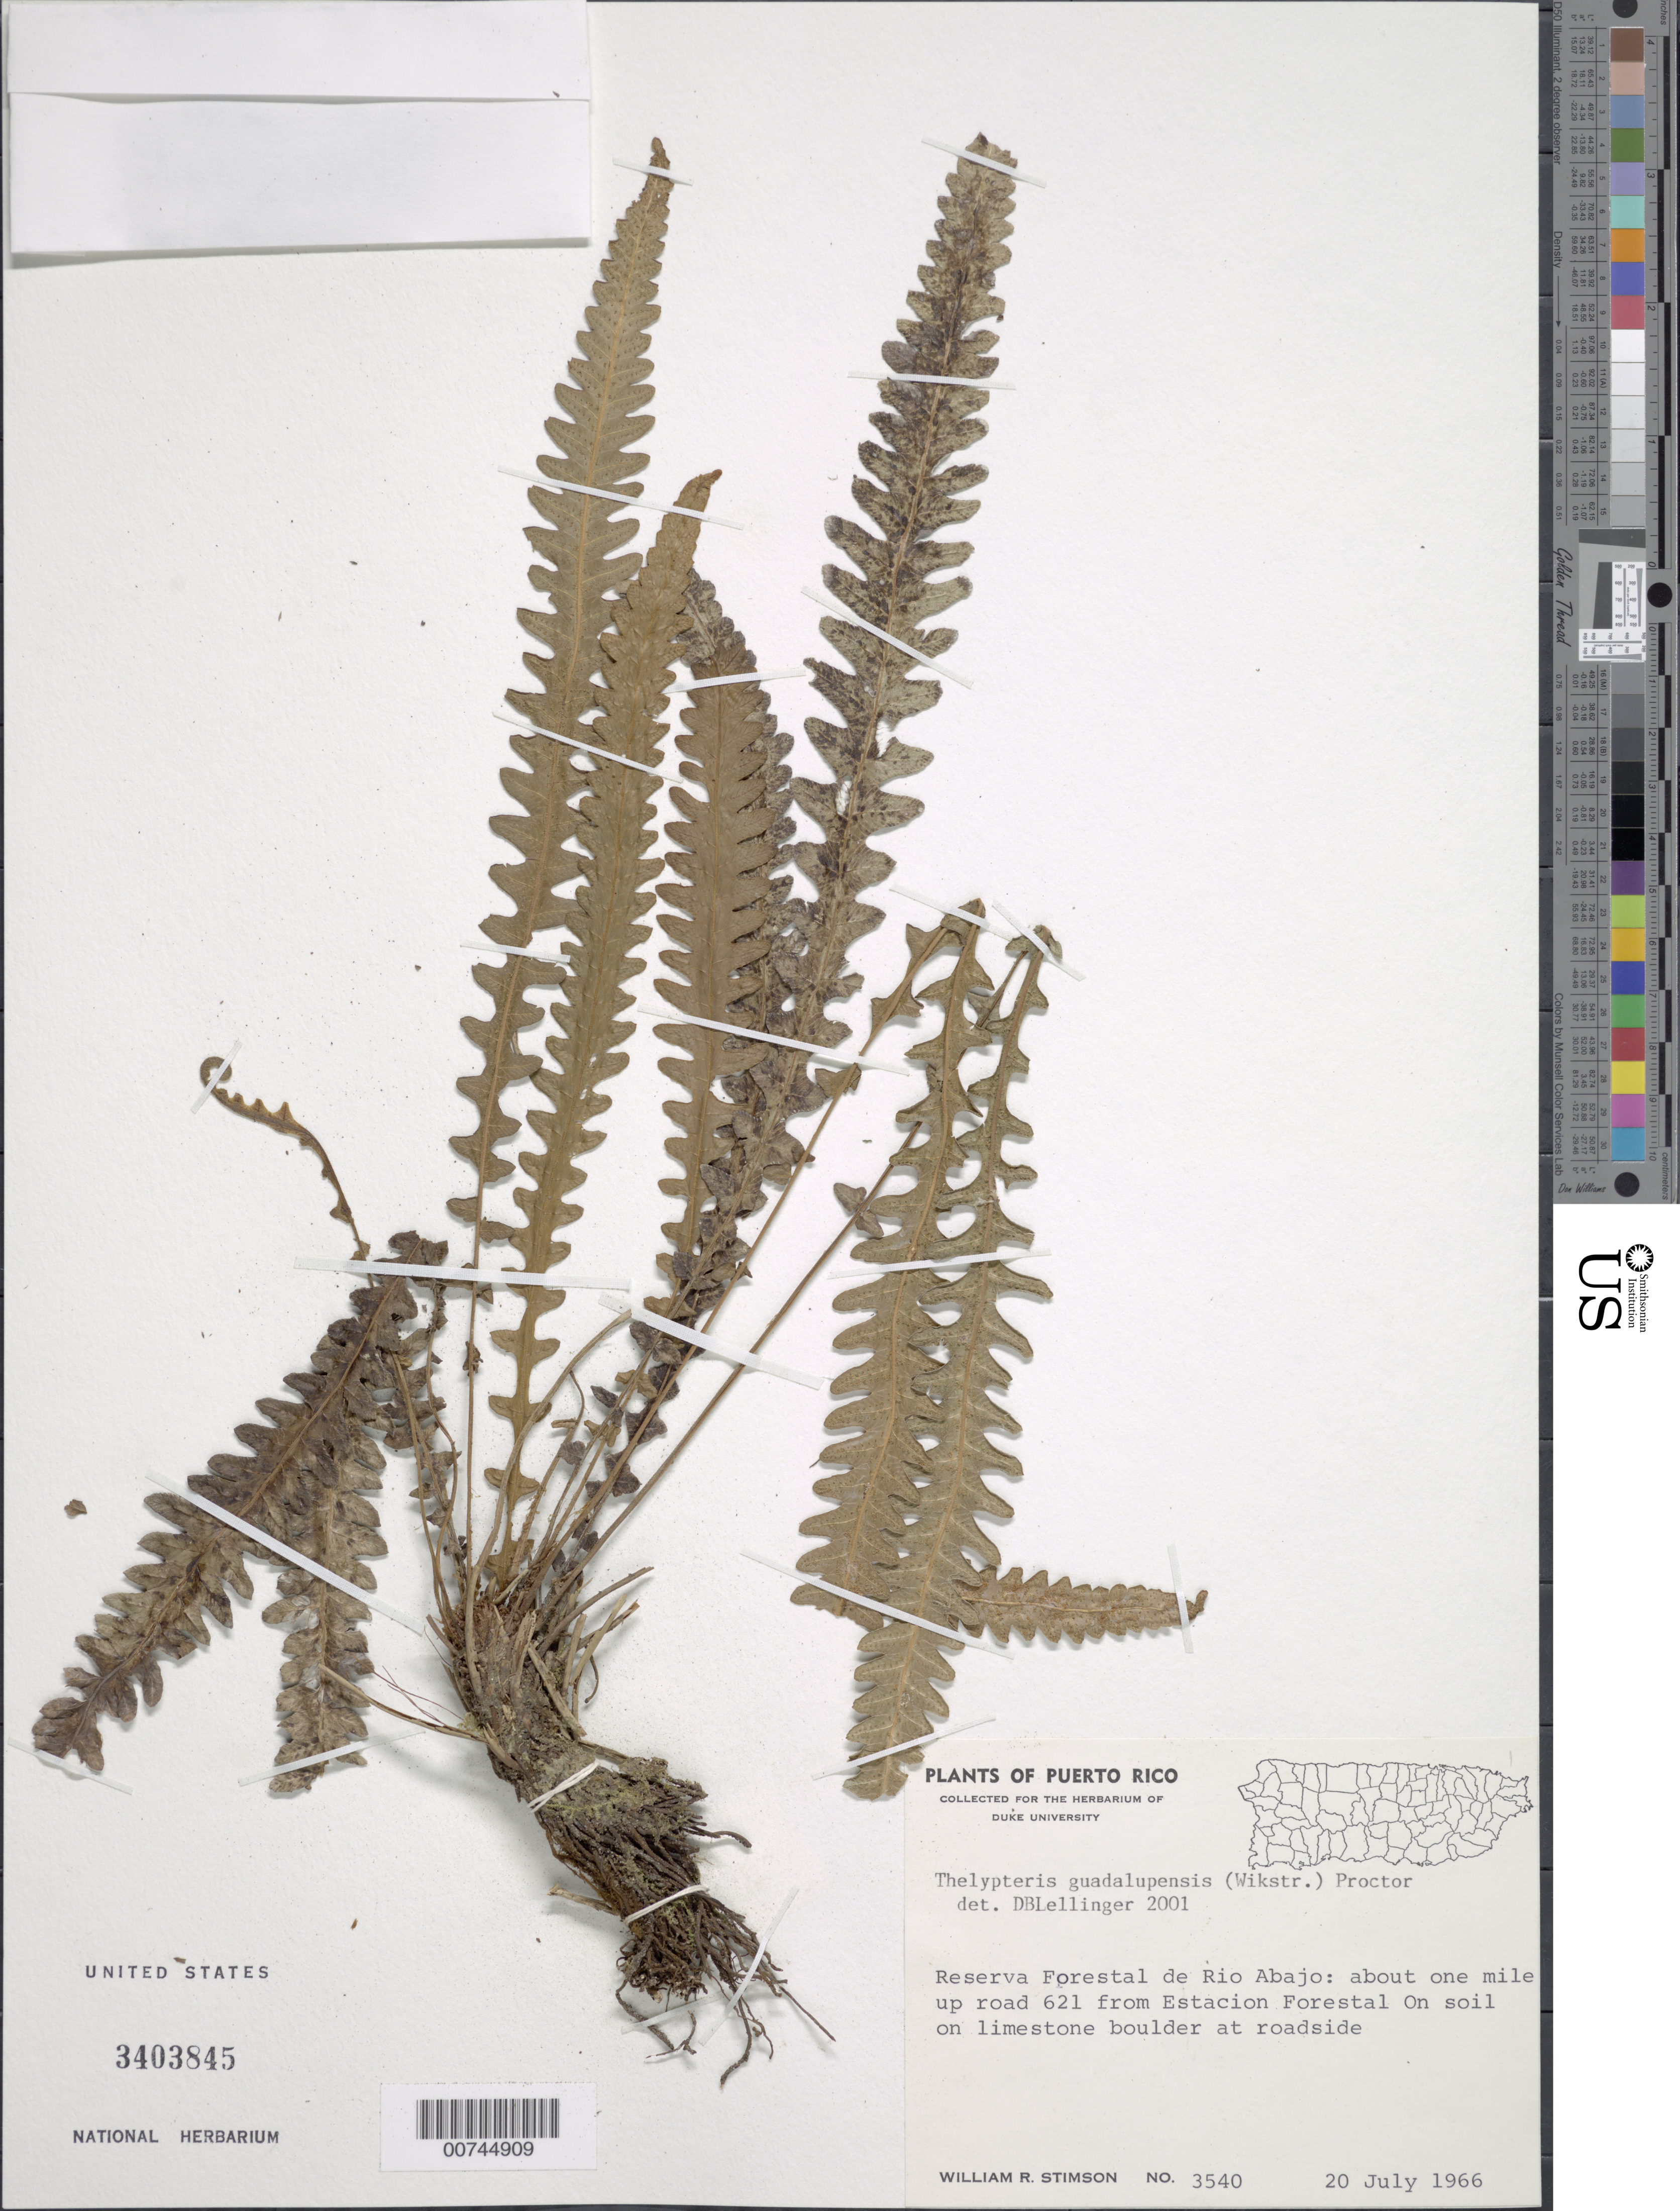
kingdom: Plantae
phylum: Tracheophyta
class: Polypodiopsida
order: Polypodiales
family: Thelypteridaceae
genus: Goniopteris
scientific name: Goniopteris guadelupensis (Wikstr.) comb. nov., ined 2015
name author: (Wikstr.)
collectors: W. R. Stimson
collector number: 3540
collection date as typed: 20 Jul 1966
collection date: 1966-07-20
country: Puerto Rico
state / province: Arecibo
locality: Reserva Forestal de Río Abajo: about one mile up road 621 from Estación Forestal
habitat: On soil on limestone boulder at roadside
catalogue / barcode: US 3403845